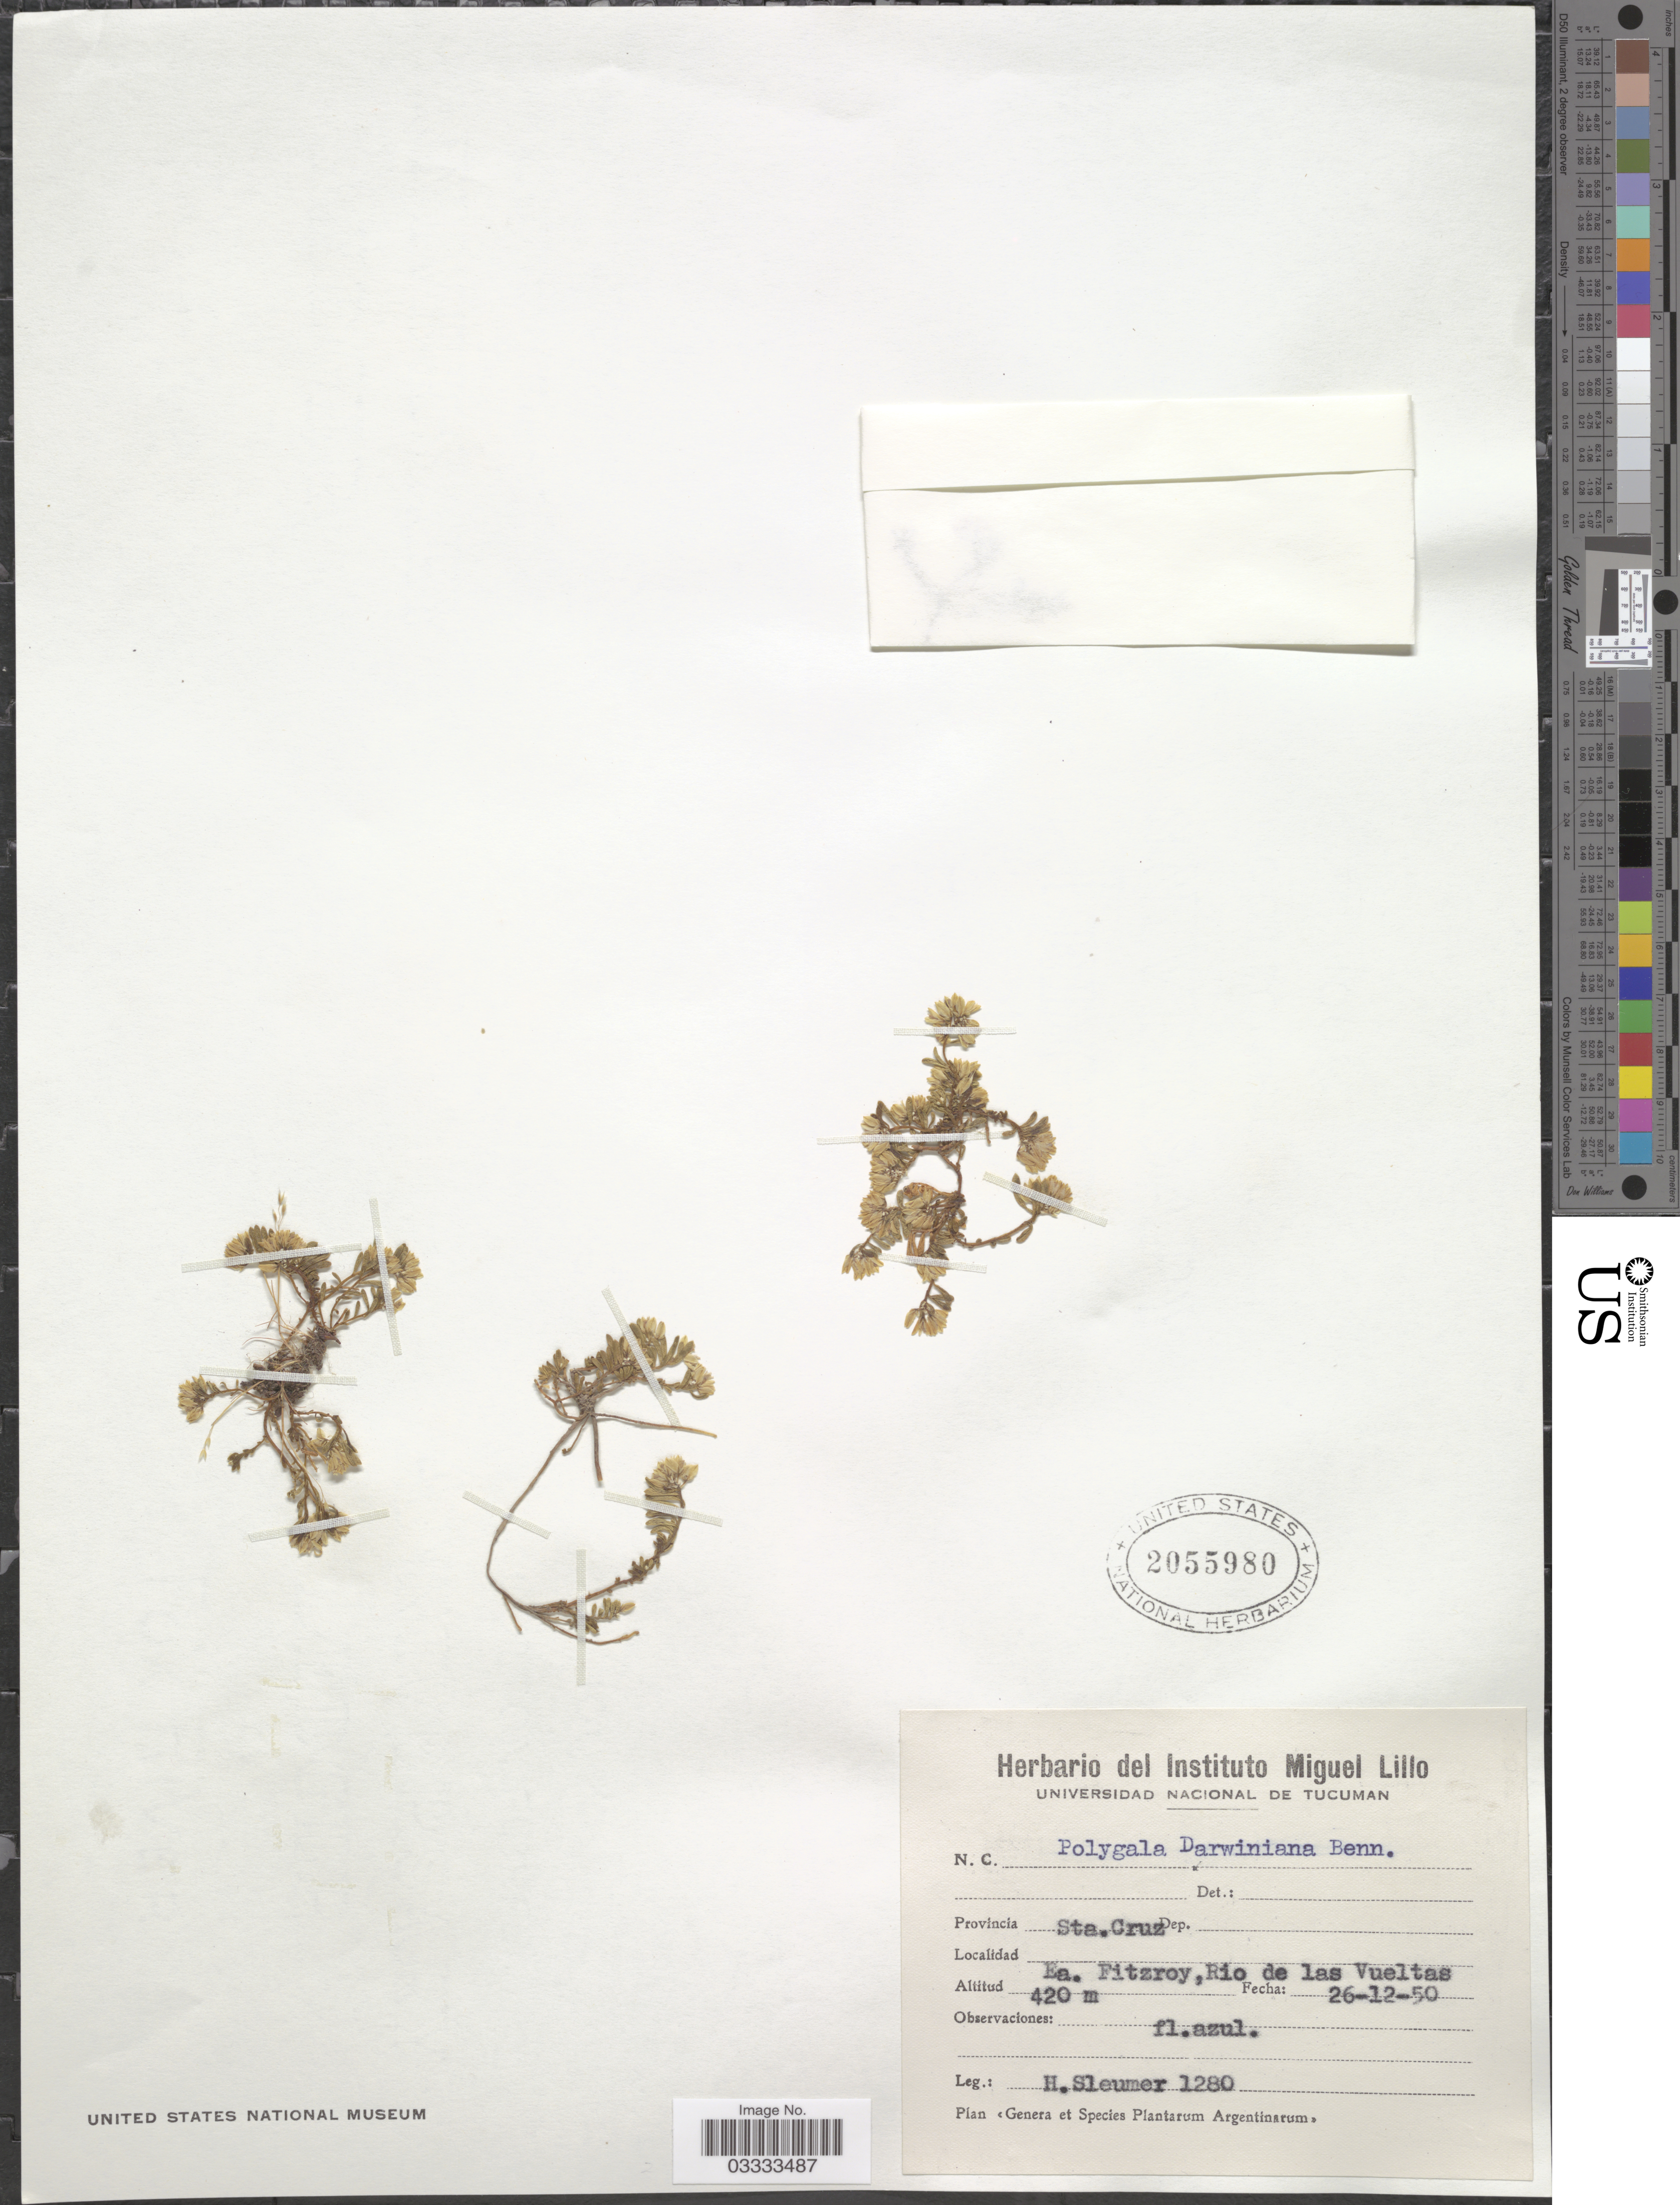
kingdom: Plantae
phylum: Tracheophyta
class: Magnoliopsida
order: Fabales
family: Polygalaceae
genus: Acanthocladus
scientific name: Acanthocladus tehuelchum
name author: Speg.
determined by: Strong, Mark T., (BOT), Smithsonian Institution - National Museum of Natural History (UNITED STATES)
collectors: H. O. Sleumer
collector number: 1280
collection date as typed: Transcribed d/m/y: 26/12/50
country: Argentina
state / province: Santa Cruz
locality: Ea. Fitzroy, Rio de las Vueltas.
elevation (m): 420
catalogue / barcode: US 2055980